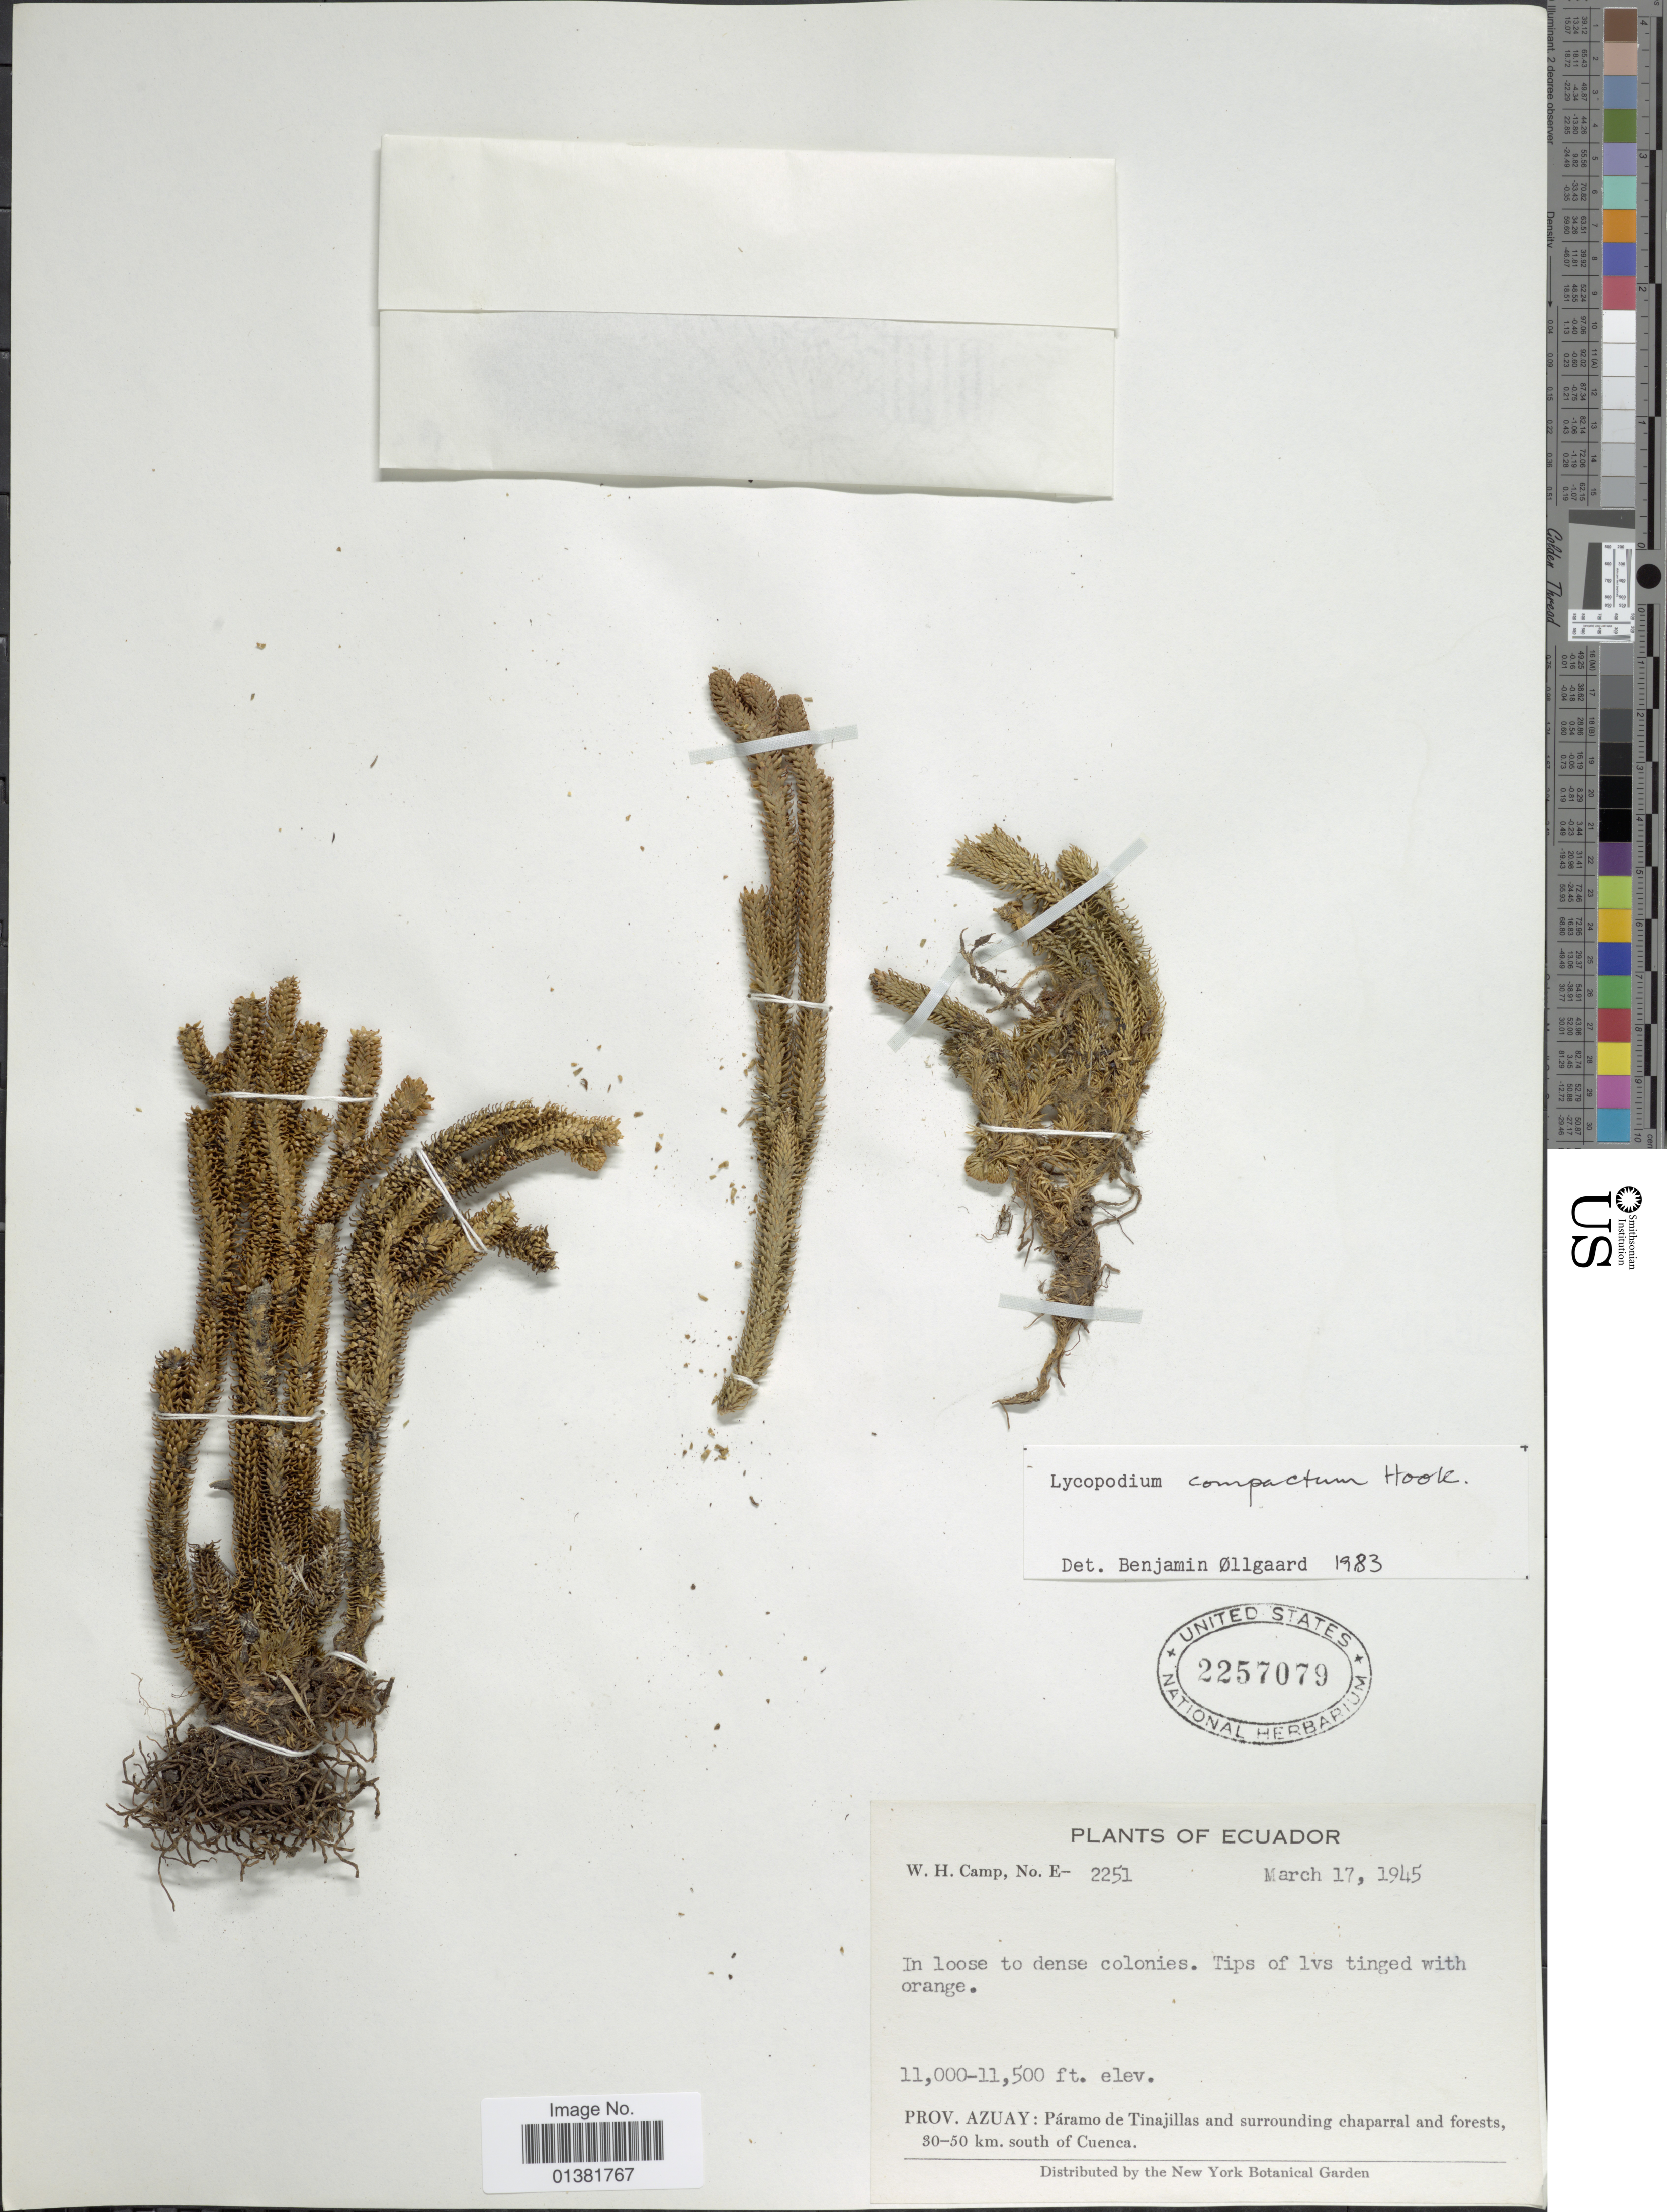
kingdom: Plantae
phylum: Tracheophyta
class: Lycopodiopsida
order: Lycopodiales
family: Lycopodiaceae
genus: Phlegmariurus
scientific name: Phlegmariurus compactus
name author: (Hook.) B. Øllg.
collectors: W. H. Camp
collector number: E-2251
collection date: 1945-03-17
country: Ecuador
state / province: Azuay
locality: Páramo de Tinajillas and surrounding chaparral and forets, 30-50 km. south of Cuenca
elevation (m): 3353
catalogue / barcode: US 2257079